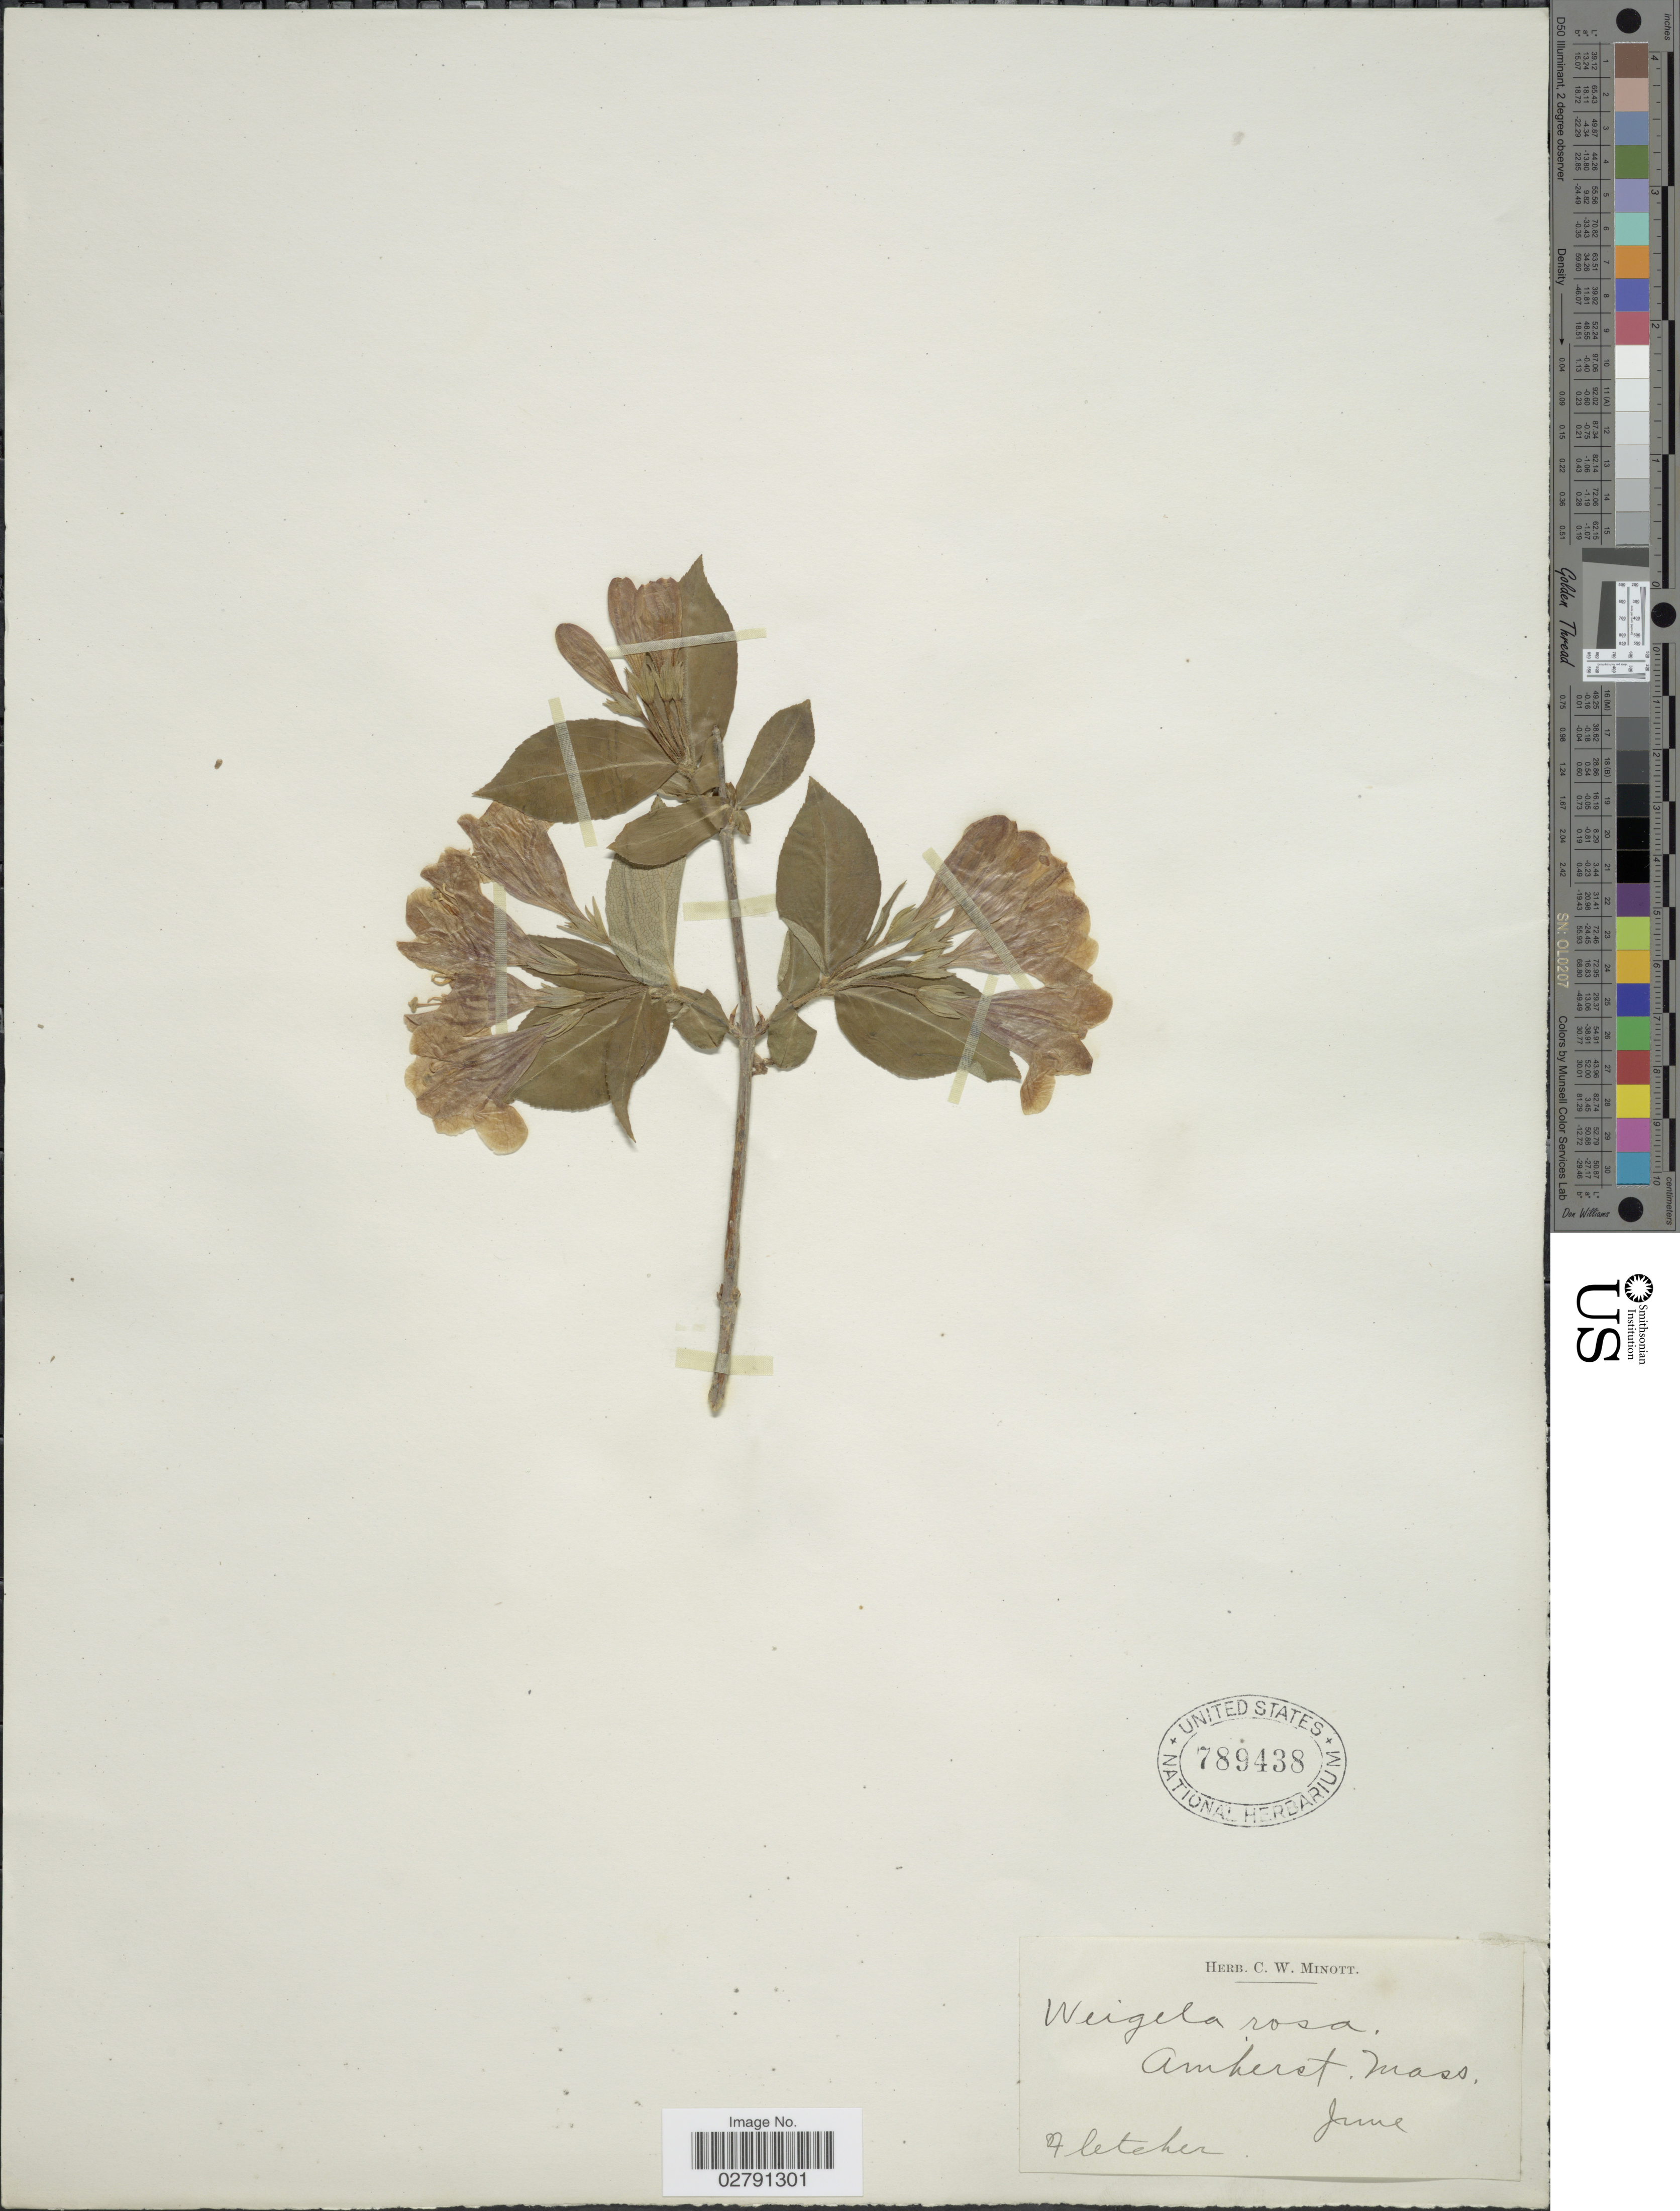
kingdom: Plantae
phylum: Tracheophyta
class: Magnoliopsida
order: Dipsacales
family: Caprifoliaceae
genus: Diervilla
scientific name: Diervilla rosea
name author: (Lindl.) Walp.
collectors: -. Fletcher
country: United States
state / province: Massachusetts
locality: Amherst.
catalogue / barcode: US 789438